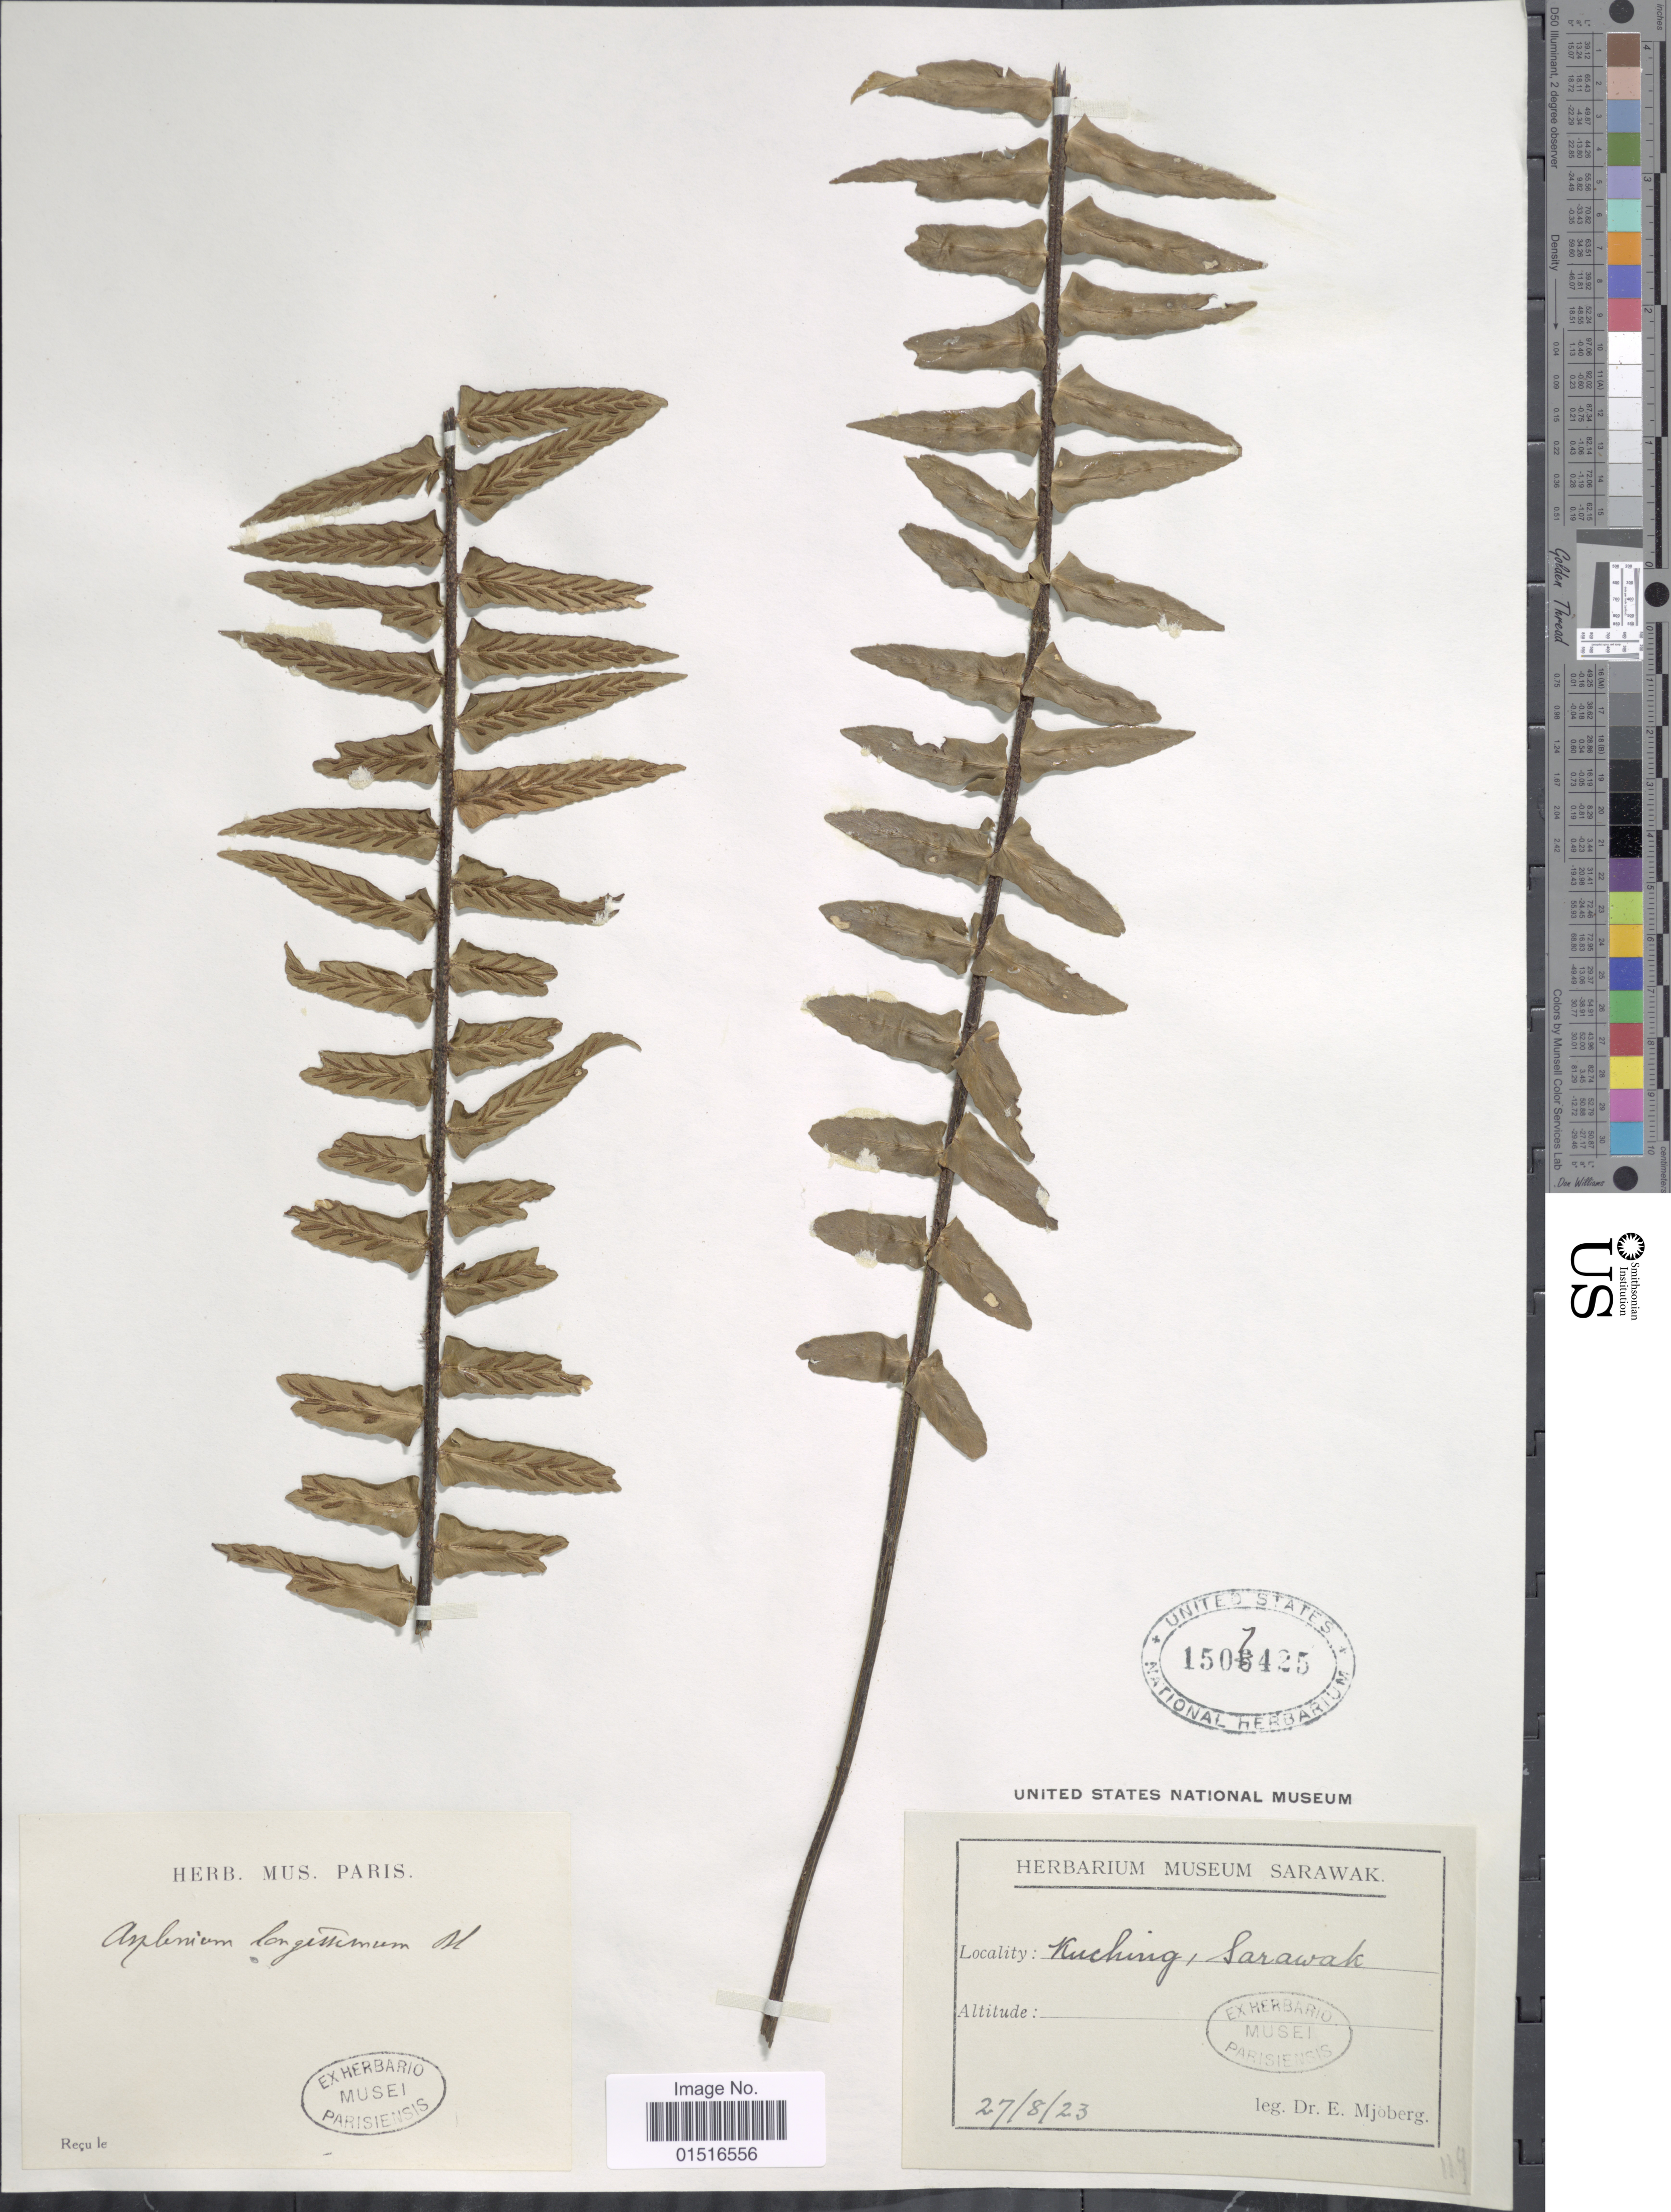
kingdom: Plantae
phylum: Tracheophyta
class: Polypodiopsida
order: Polypodiales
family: Aspleniaceae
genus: Asplenium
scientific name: Asplenium longissimum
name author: Blume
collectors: E. Mjoberg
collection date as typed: Transcribed d/m/y: 27/8/23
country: Malaysia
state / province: Sarawak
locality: Kuching, Sarawak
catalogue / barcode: US 1507425